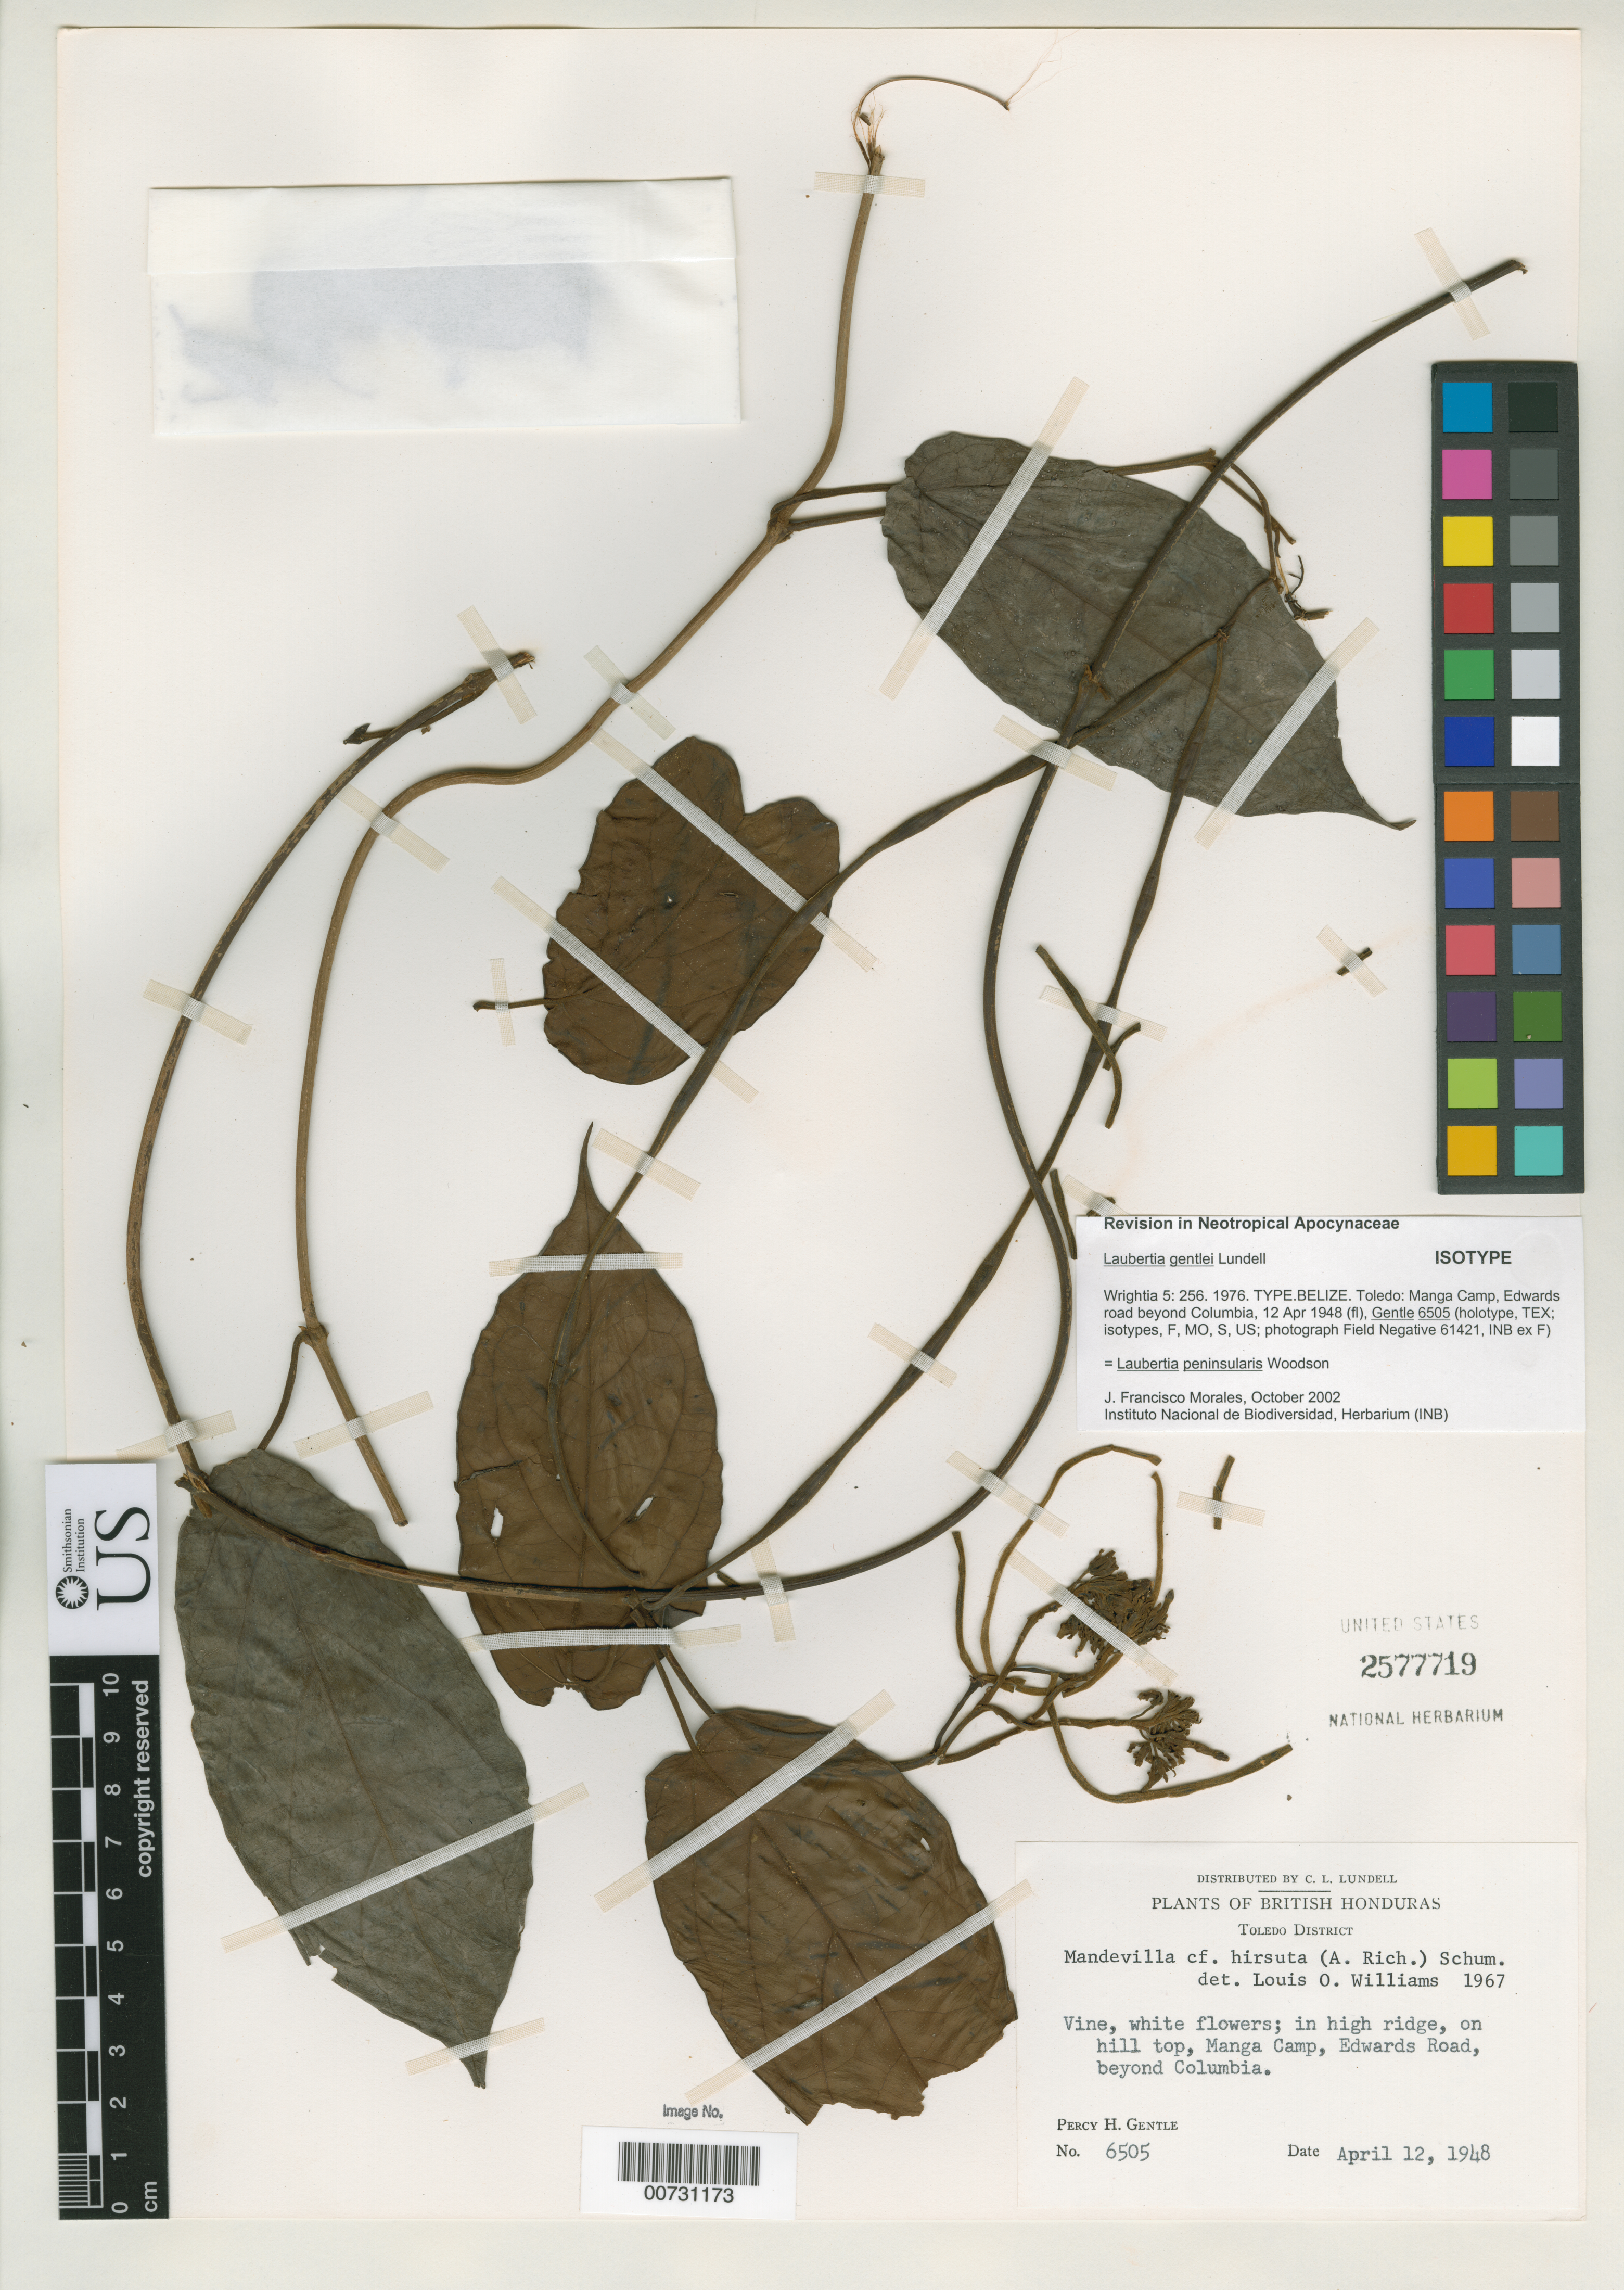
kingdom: Plantae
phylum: Tracheophyta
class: Magnoliopsida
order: Gentianales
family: Apocynaceae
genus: Laubertia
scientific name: Laubertia gentlei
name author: Lundell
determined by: Morales, J. F.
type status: Isotype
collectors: P. H. Gentle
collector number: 6505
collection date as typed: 12 Apr 1948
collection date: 1948-04-12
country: Belize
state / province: Toledo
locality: British Honduras, Toledo District, Manga Camp, Edwards Road, beyond Columbia.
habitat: In high ridge, on hill top.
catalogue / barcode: US 2577719